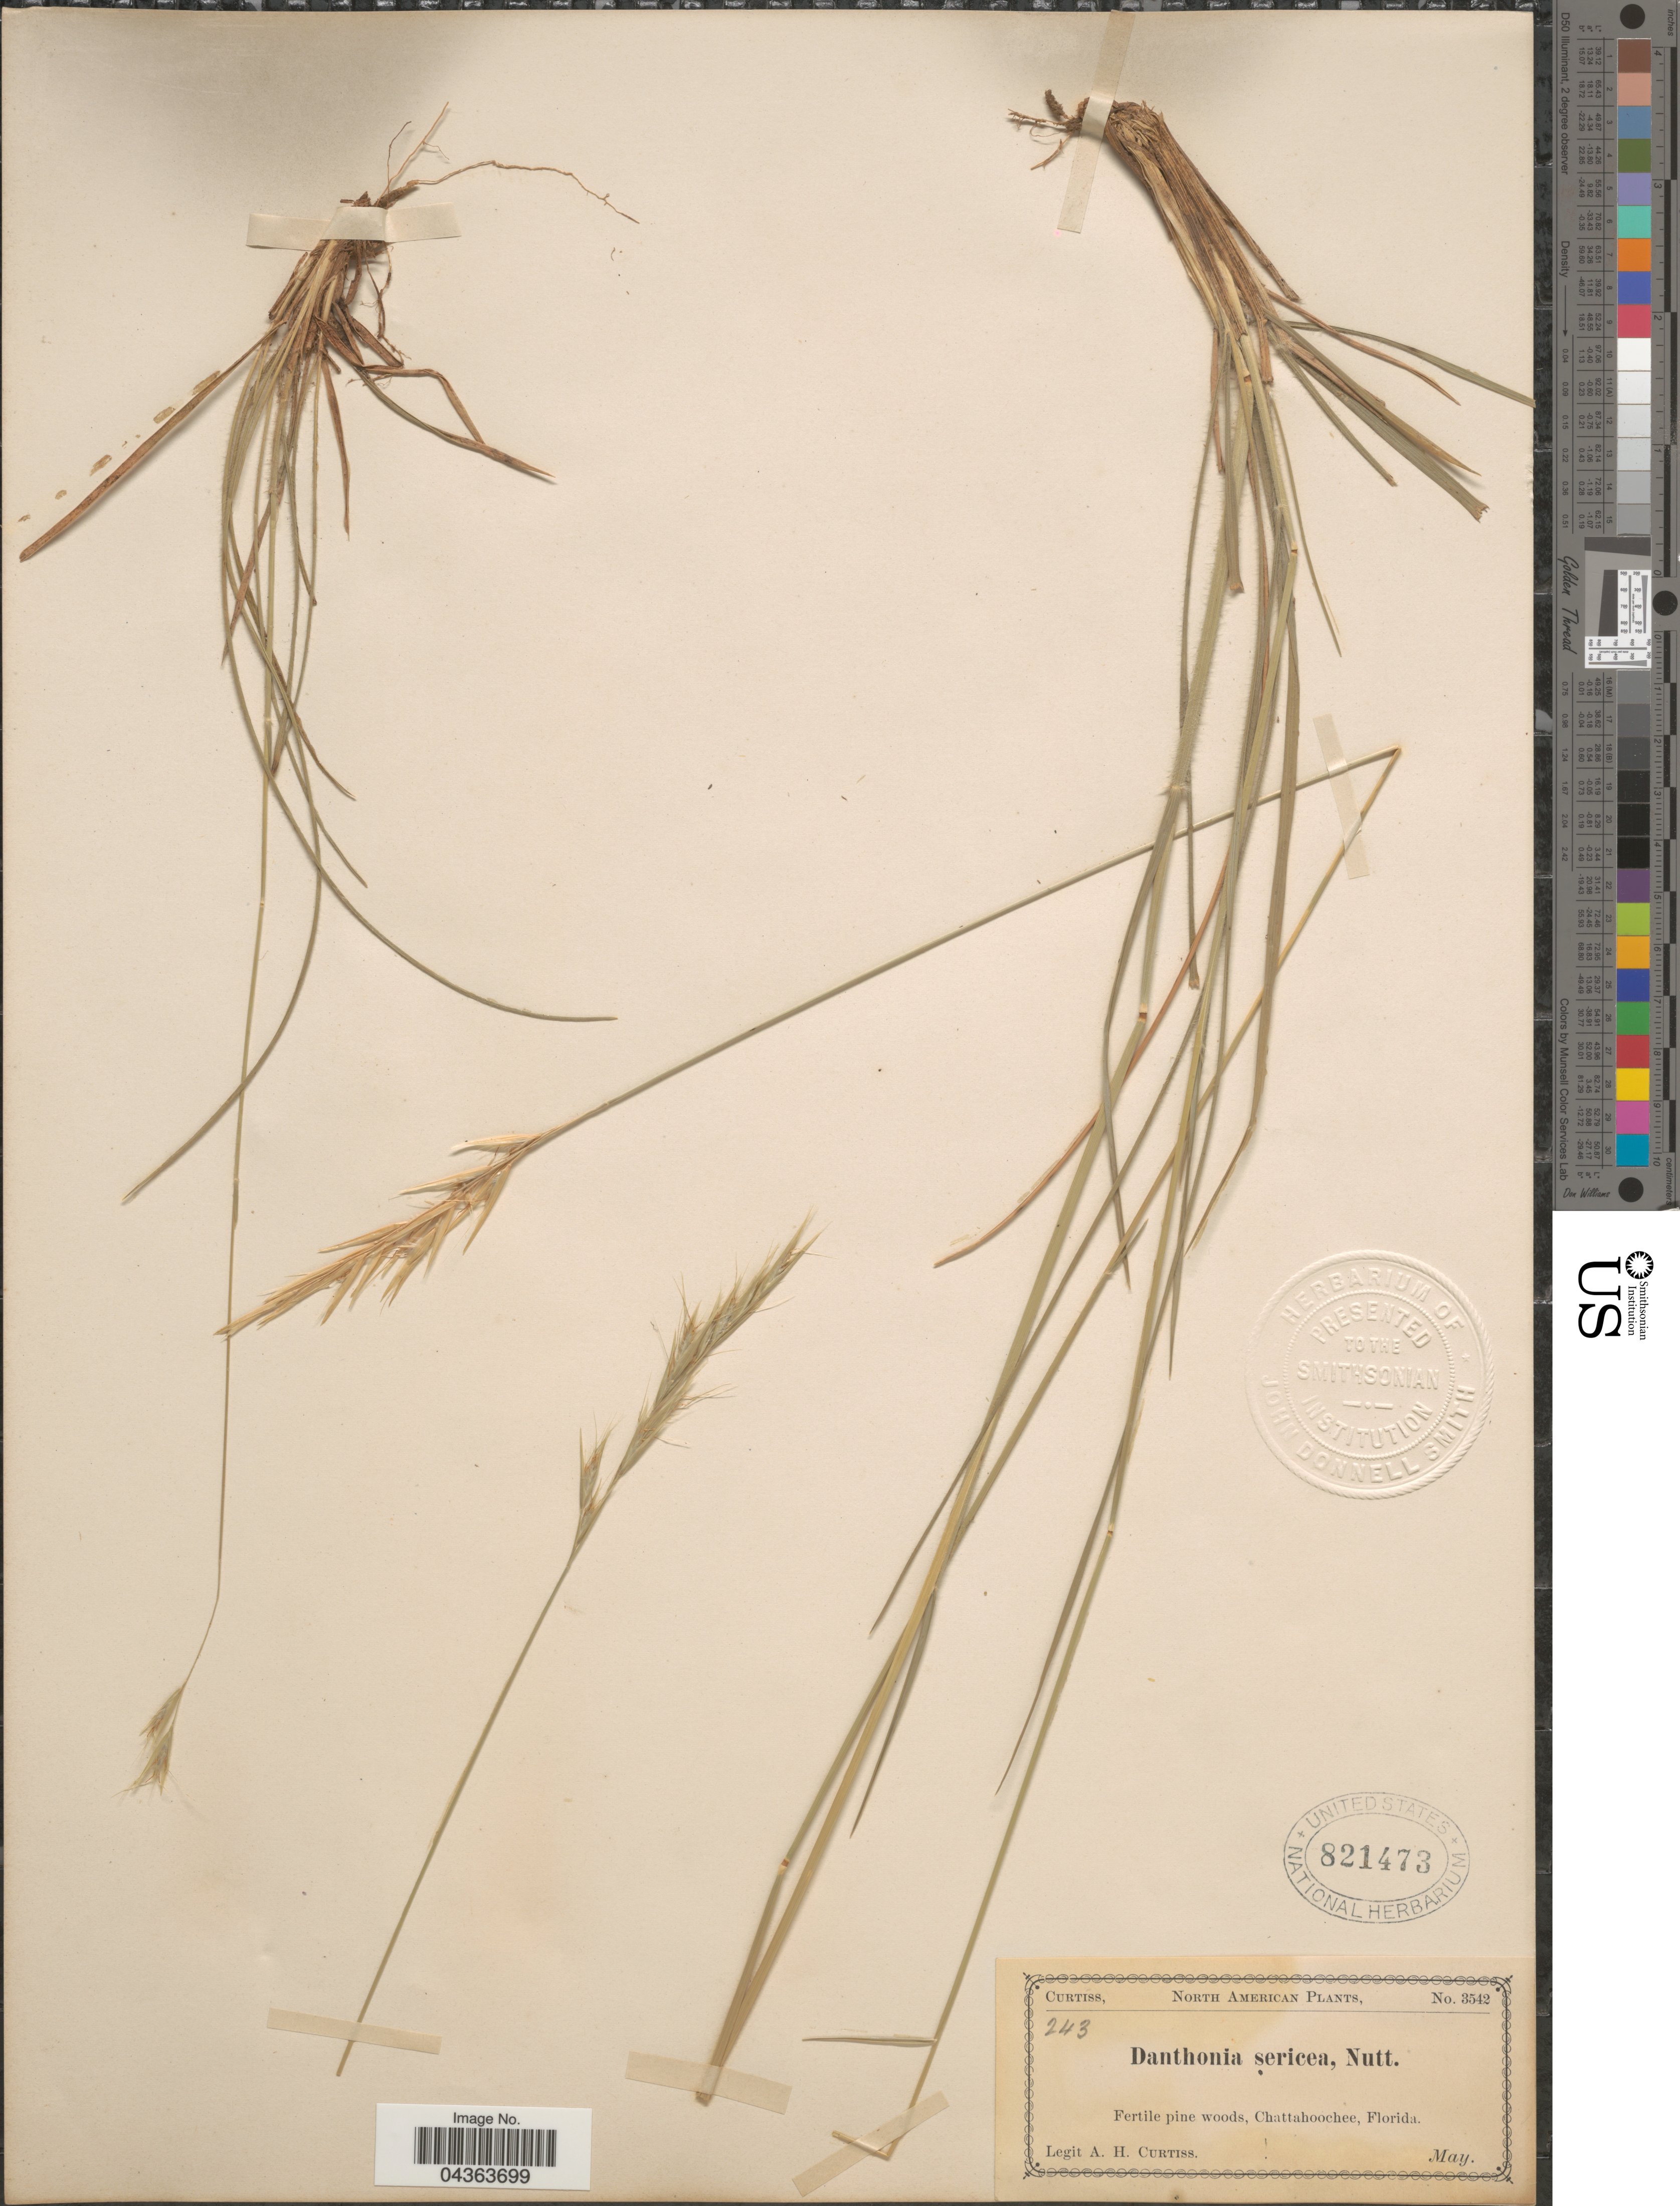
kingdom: Plantae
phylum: Tracheophyta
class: Liliopsida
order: Poales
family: Poaceae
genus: Danthonia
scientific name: Danthonia sericea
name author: Nutt.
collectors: A. H. Curtiss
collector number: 3542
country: United States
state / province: Florida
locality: Chattahoochee.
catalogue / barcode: US 821473